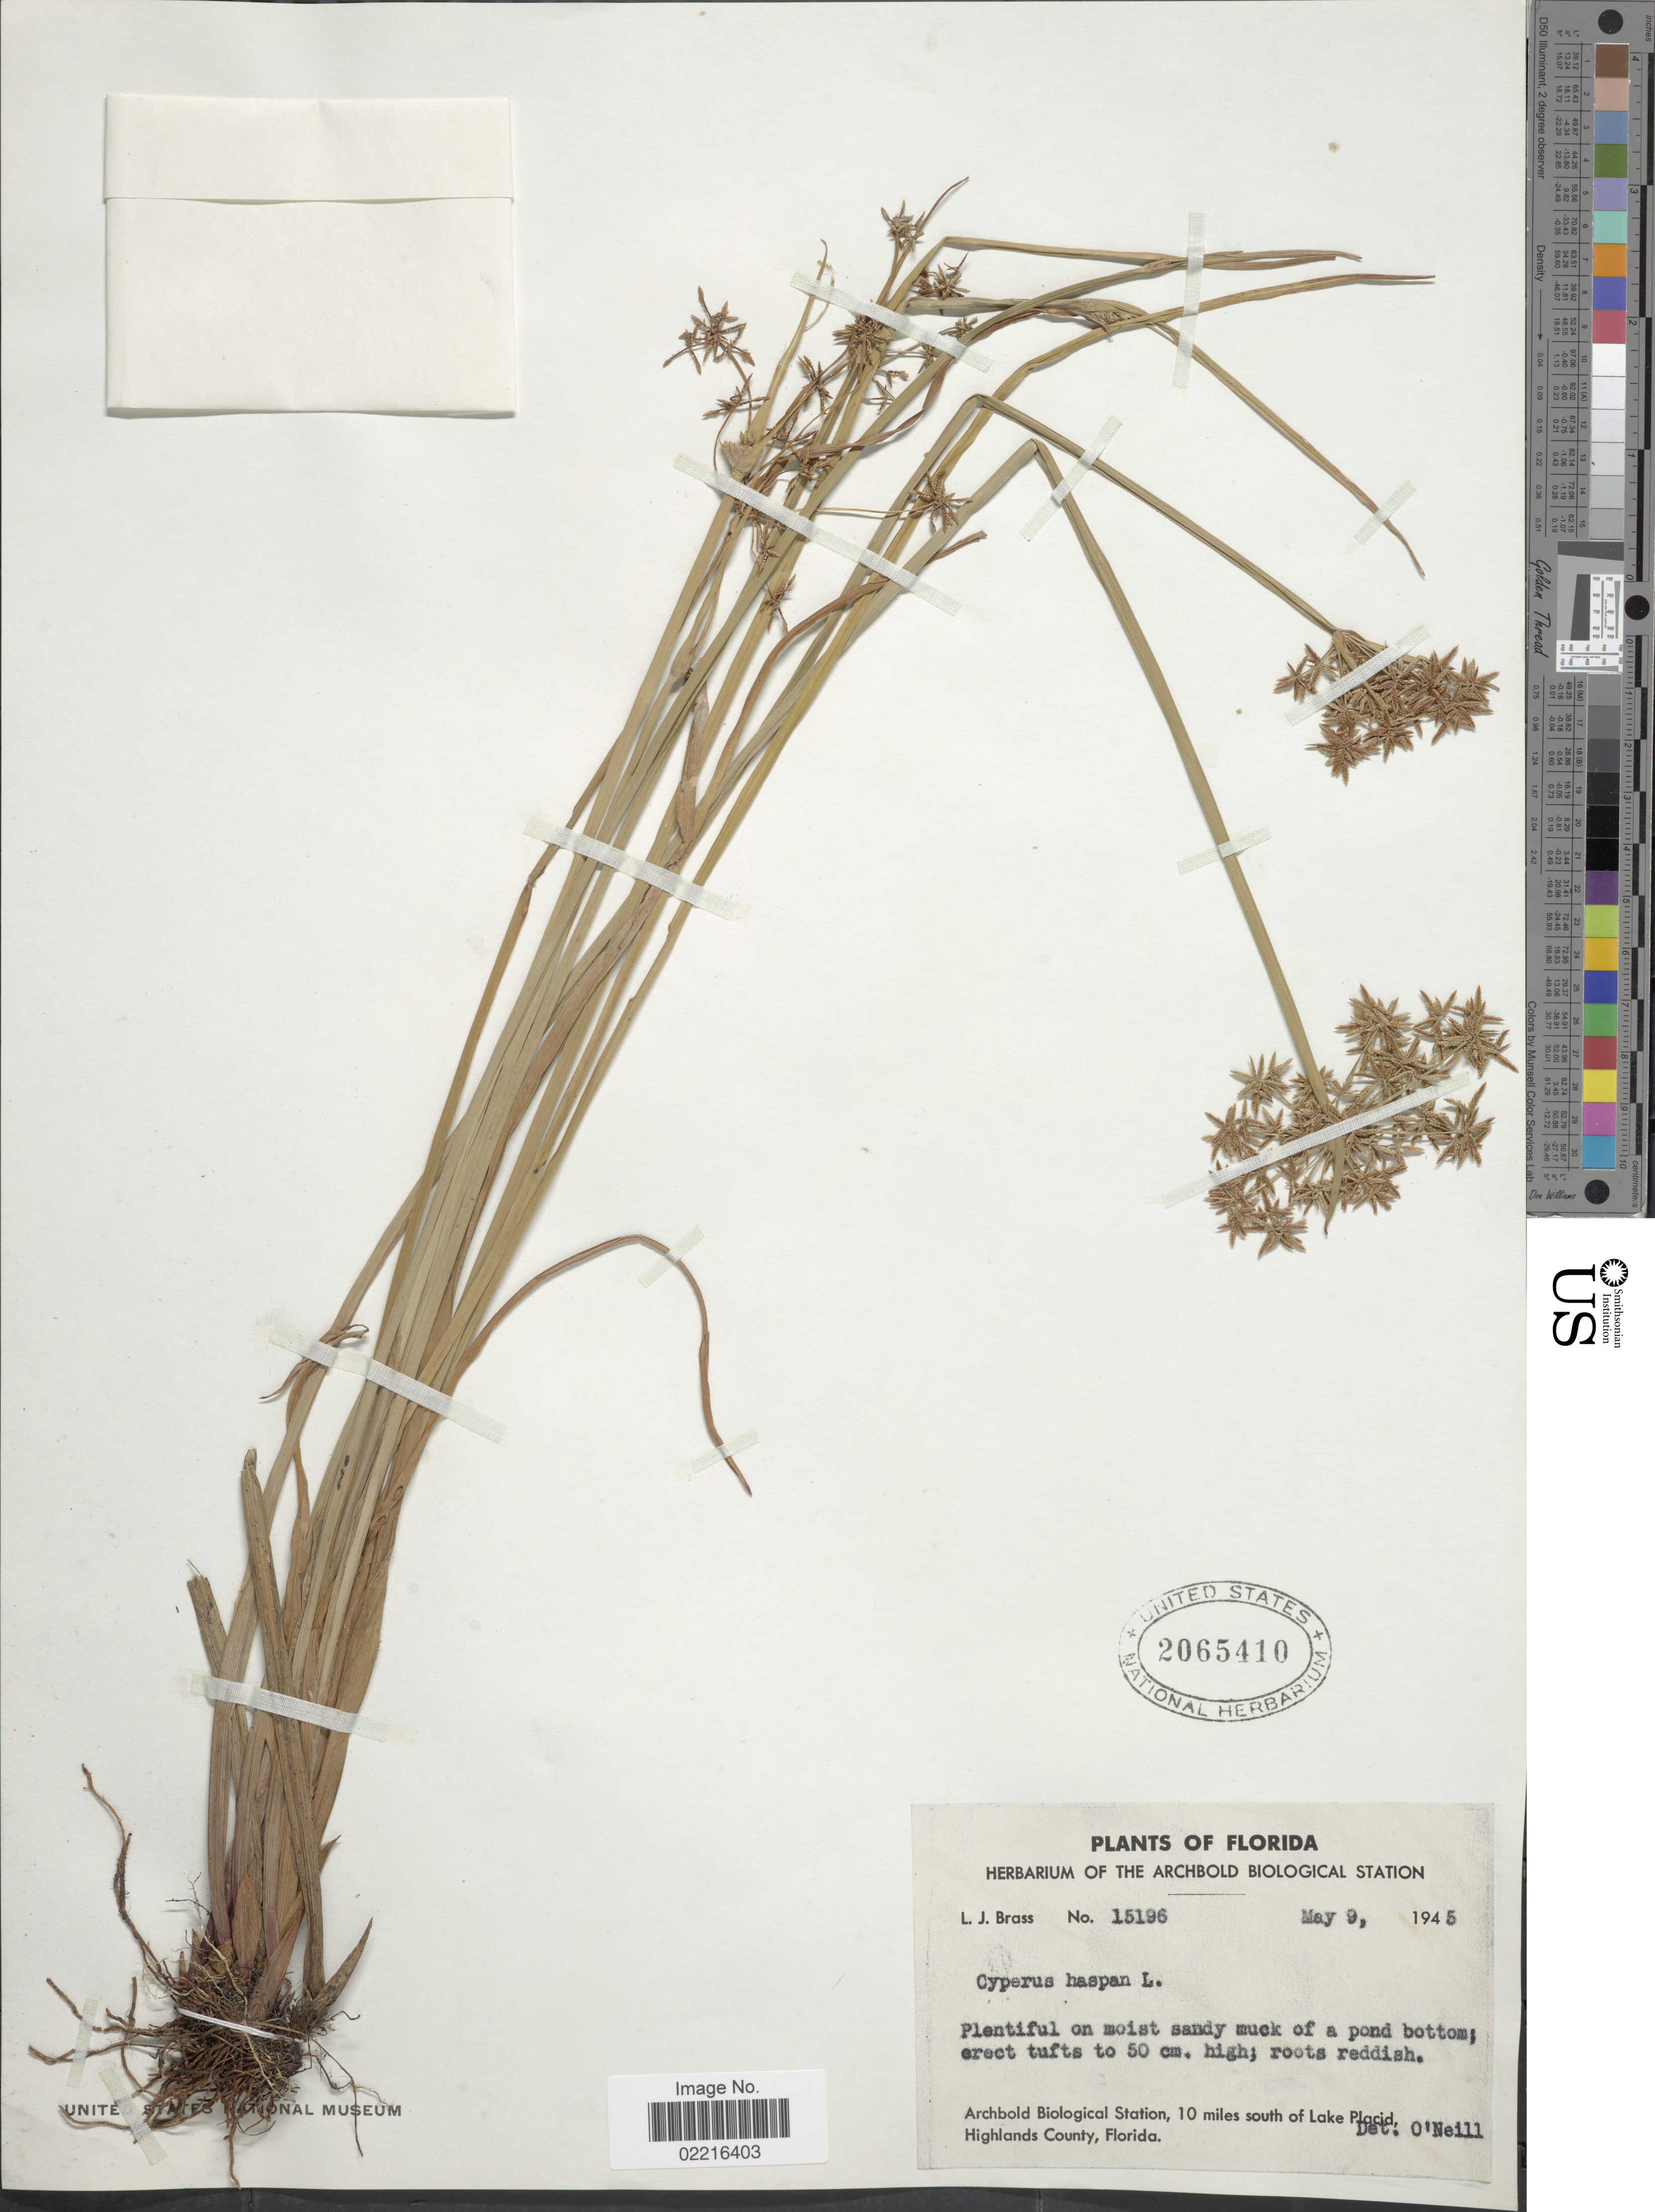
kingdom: Plantae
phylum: Tracheophyta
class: Liliopsida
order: Poales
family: Cyperaceae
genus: Cyperus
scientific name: Cyperus haspan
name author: L.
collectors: L. J. Brass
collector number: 15196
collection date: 1945-05-09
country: United States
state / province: Florida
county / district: Highlands County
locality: Archbold Biological Station, 10 miles south of Lake Placid.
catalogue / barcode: US 2065410